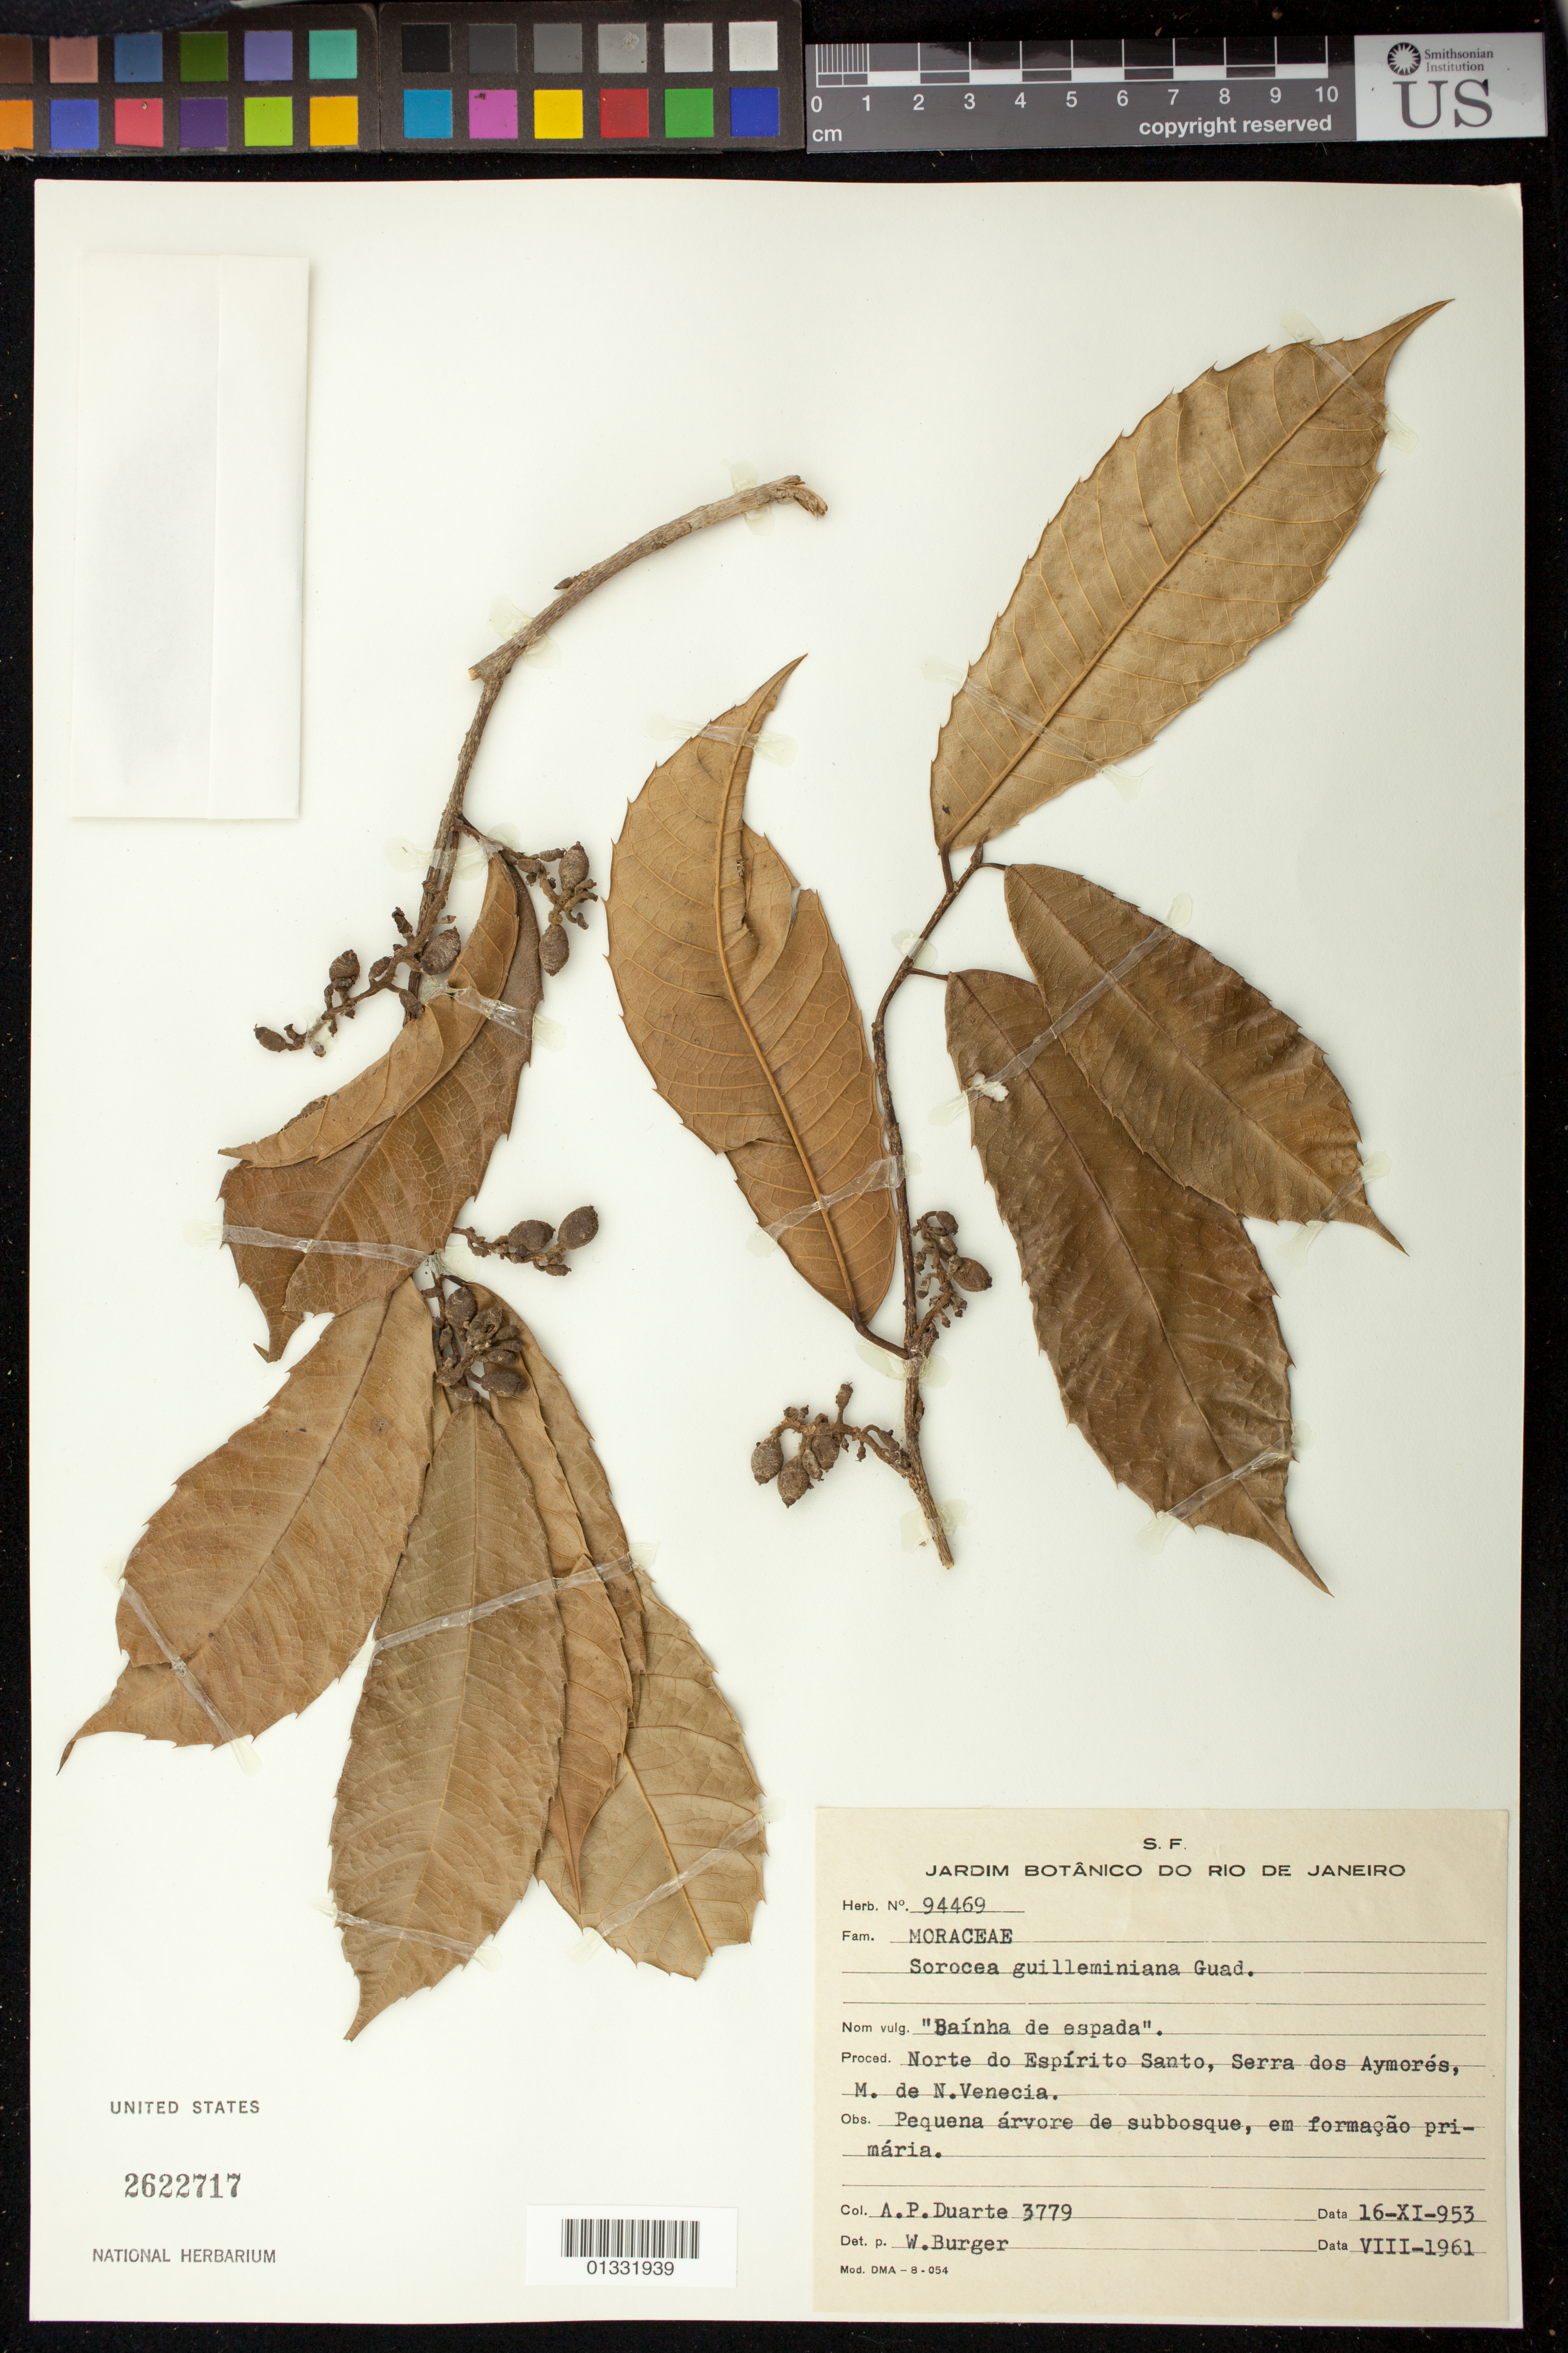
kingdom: Plantae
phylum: Tracheophyta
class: Magnoliopsida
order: Rosales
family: Moraceae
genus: Sorocea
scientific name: Sorocea guilleminiana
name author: Gaudich.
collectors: A. P. Duarte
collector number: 3779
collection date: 1953-11-16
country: Brazil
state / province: Espírito Santo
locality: Norte do Espírito Santo, Serra dos Aymorés, M de Venécia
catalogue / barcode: US 2622717